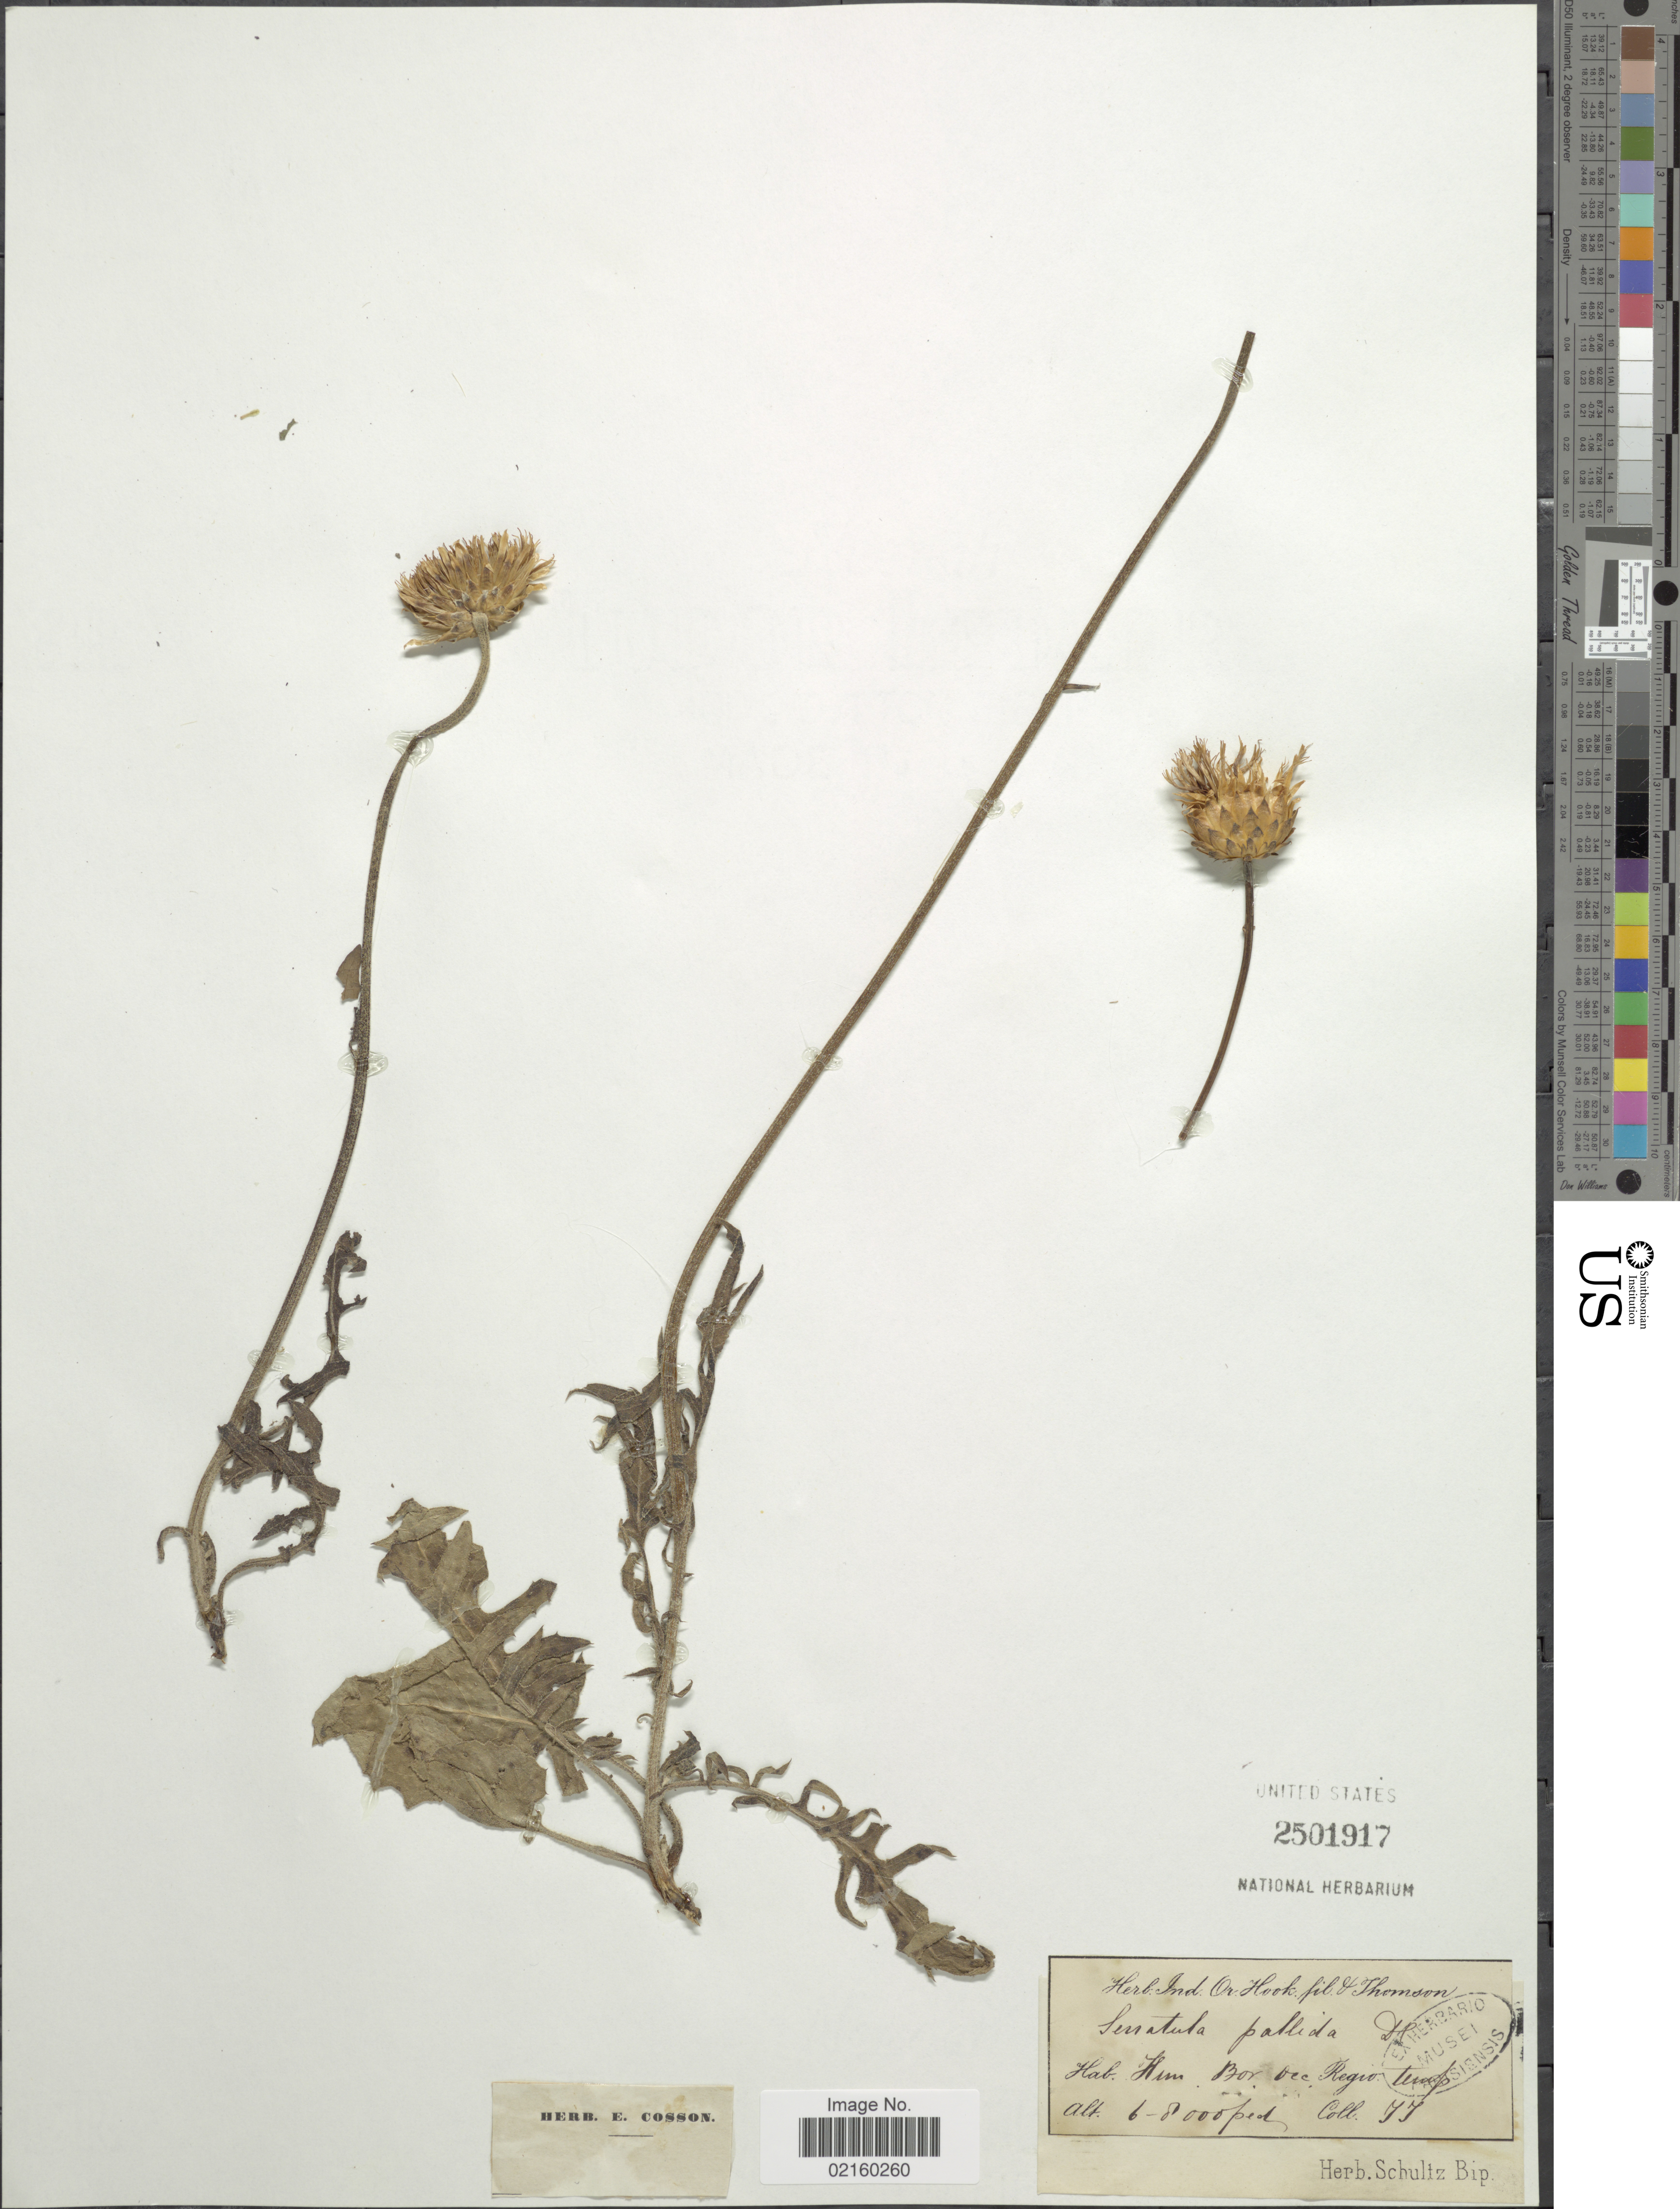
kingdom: Plantae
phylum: Tracheophyta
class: Magnoliopsida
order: Asterales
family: Asteraceae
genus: Serratula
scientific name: Serratula pallida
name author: DC.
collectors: T. Thomson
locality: Him. Bor dec Regio [interpreted]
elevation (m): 1829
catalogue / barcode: US 2501917